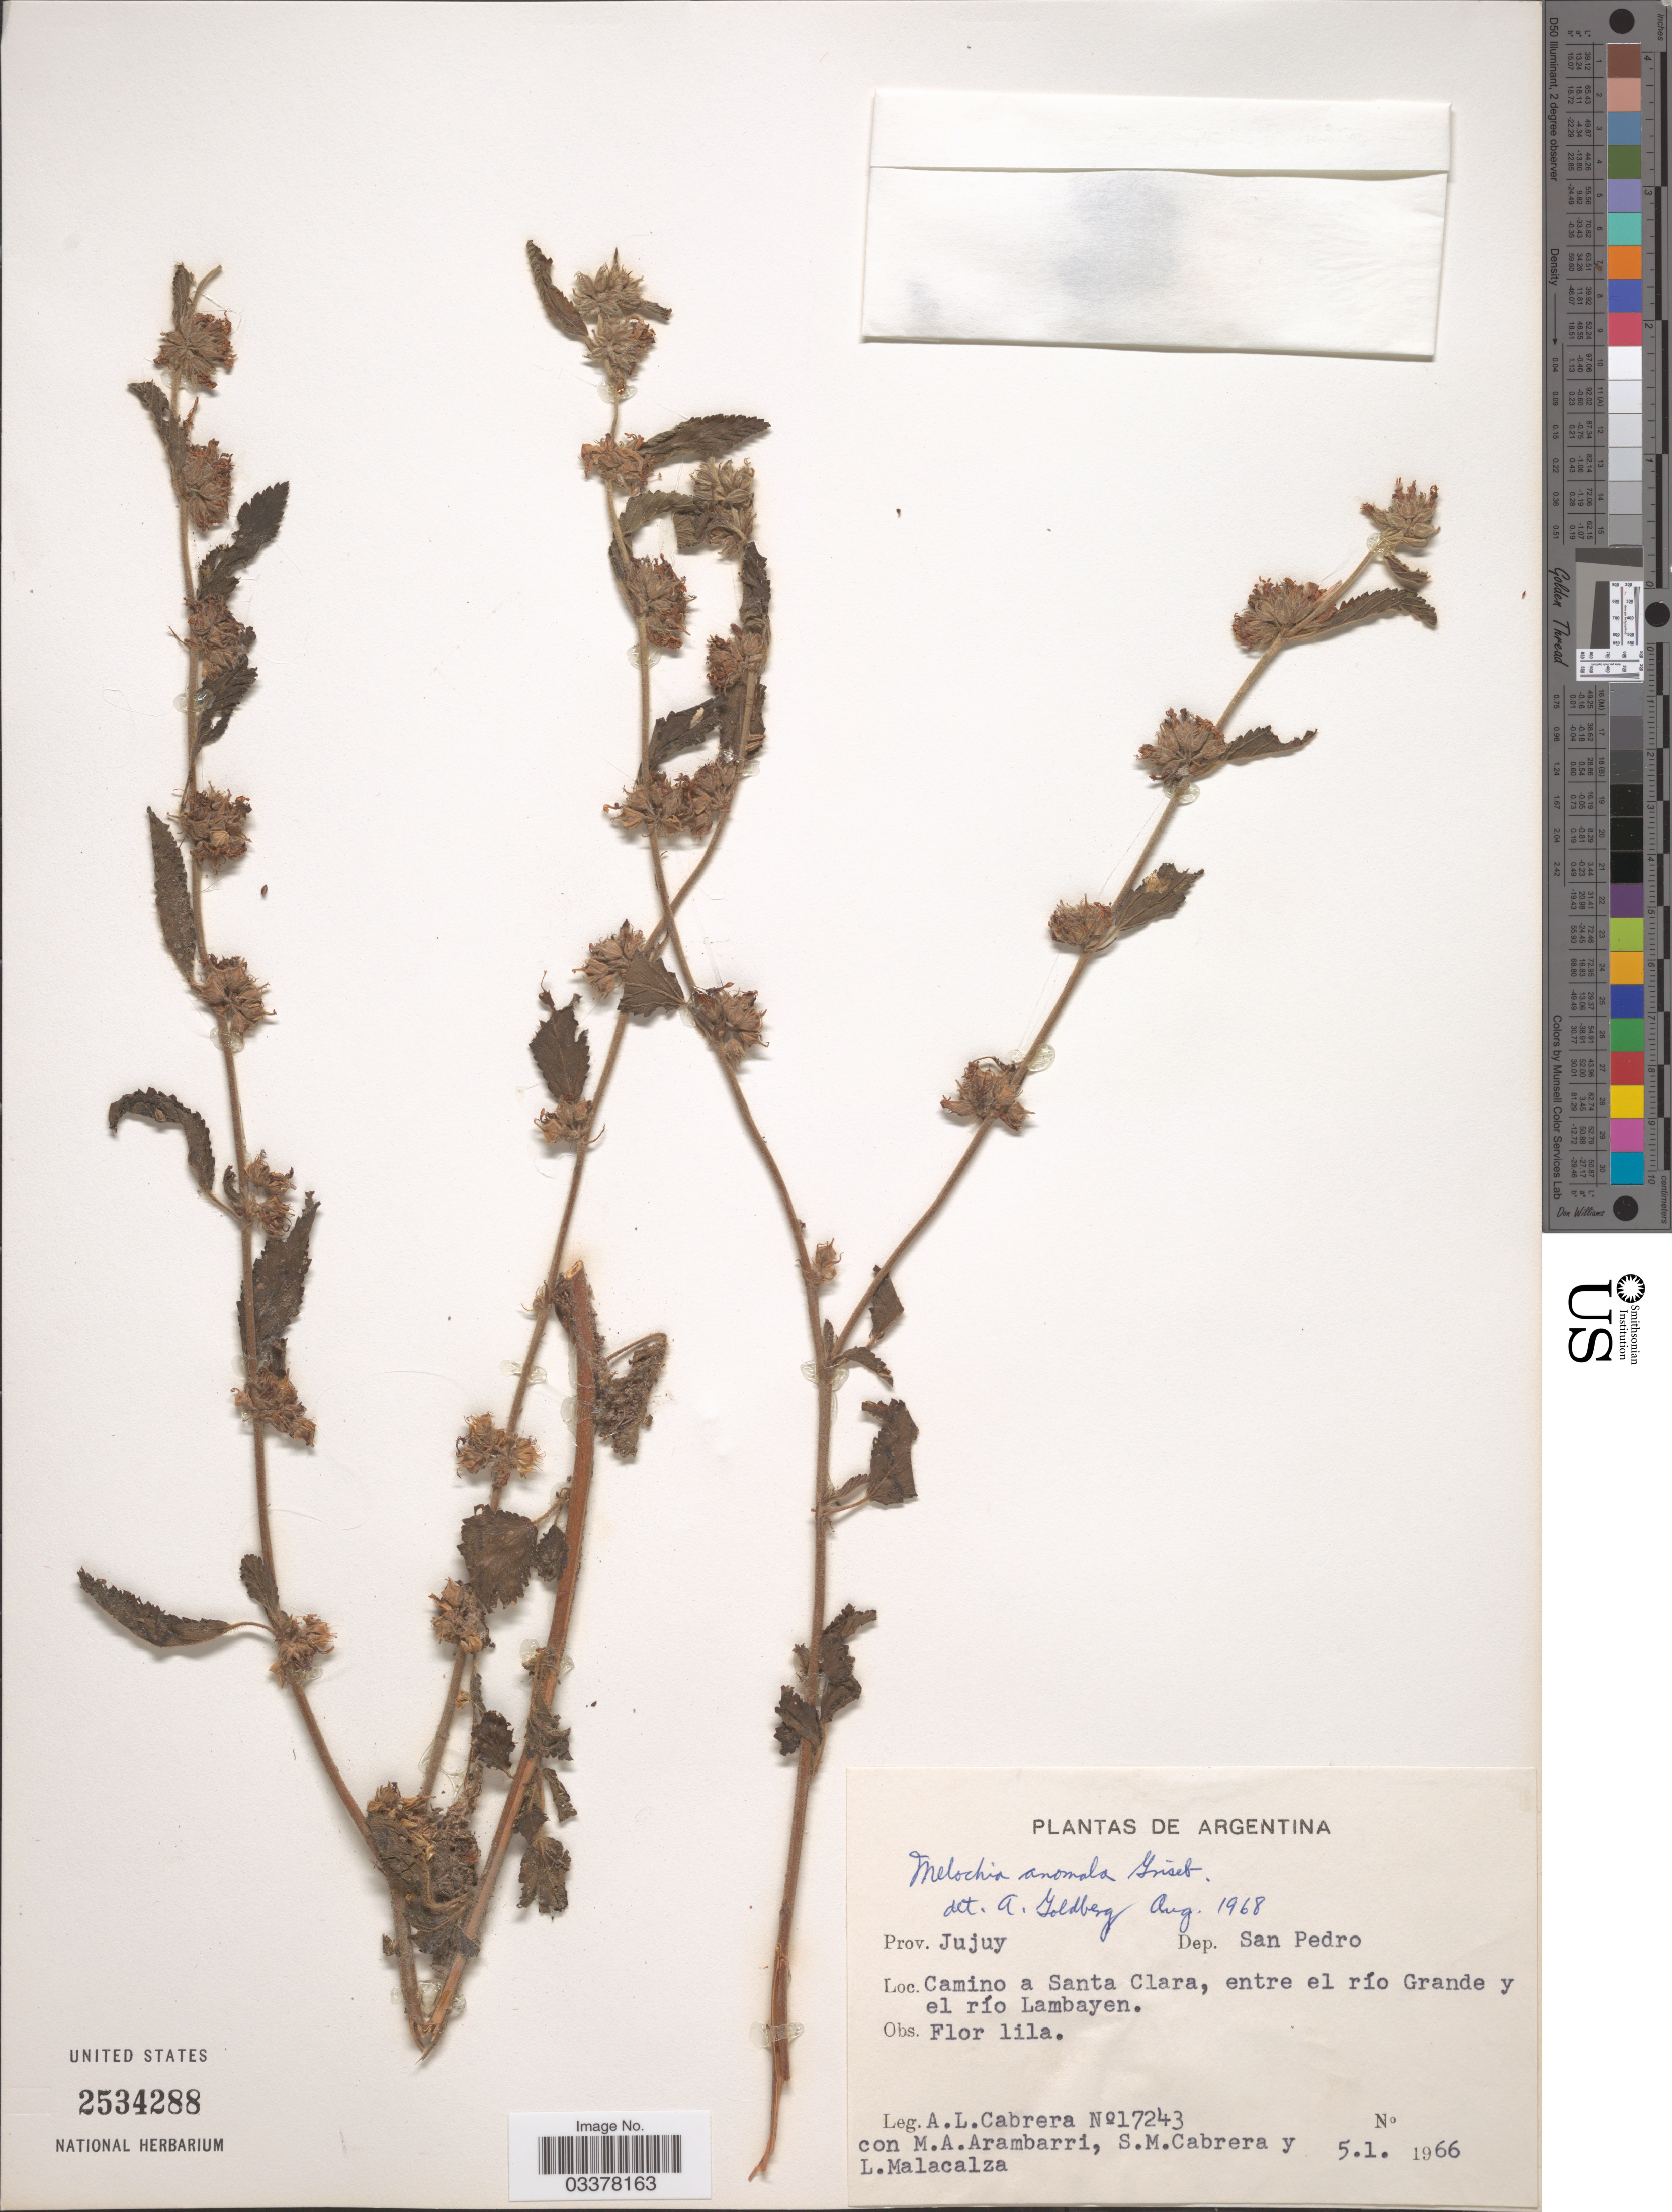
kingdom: Plantae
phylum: Tracheophyta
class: Magnoliopsida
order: Malvales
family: Malvaceae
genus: Melochia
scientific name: Melochia anomala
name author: Griseb.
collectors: A. L. Cabrera, M. Arambarri, S. Cabrera & L. Malacalza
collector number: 17243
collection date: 1966-01-05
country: Argentina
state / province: Jujuy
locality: Dep. San Pedro. Camino a Santa Clara, entre el río Grande y el río Lambayen.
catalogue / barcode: US 2534288